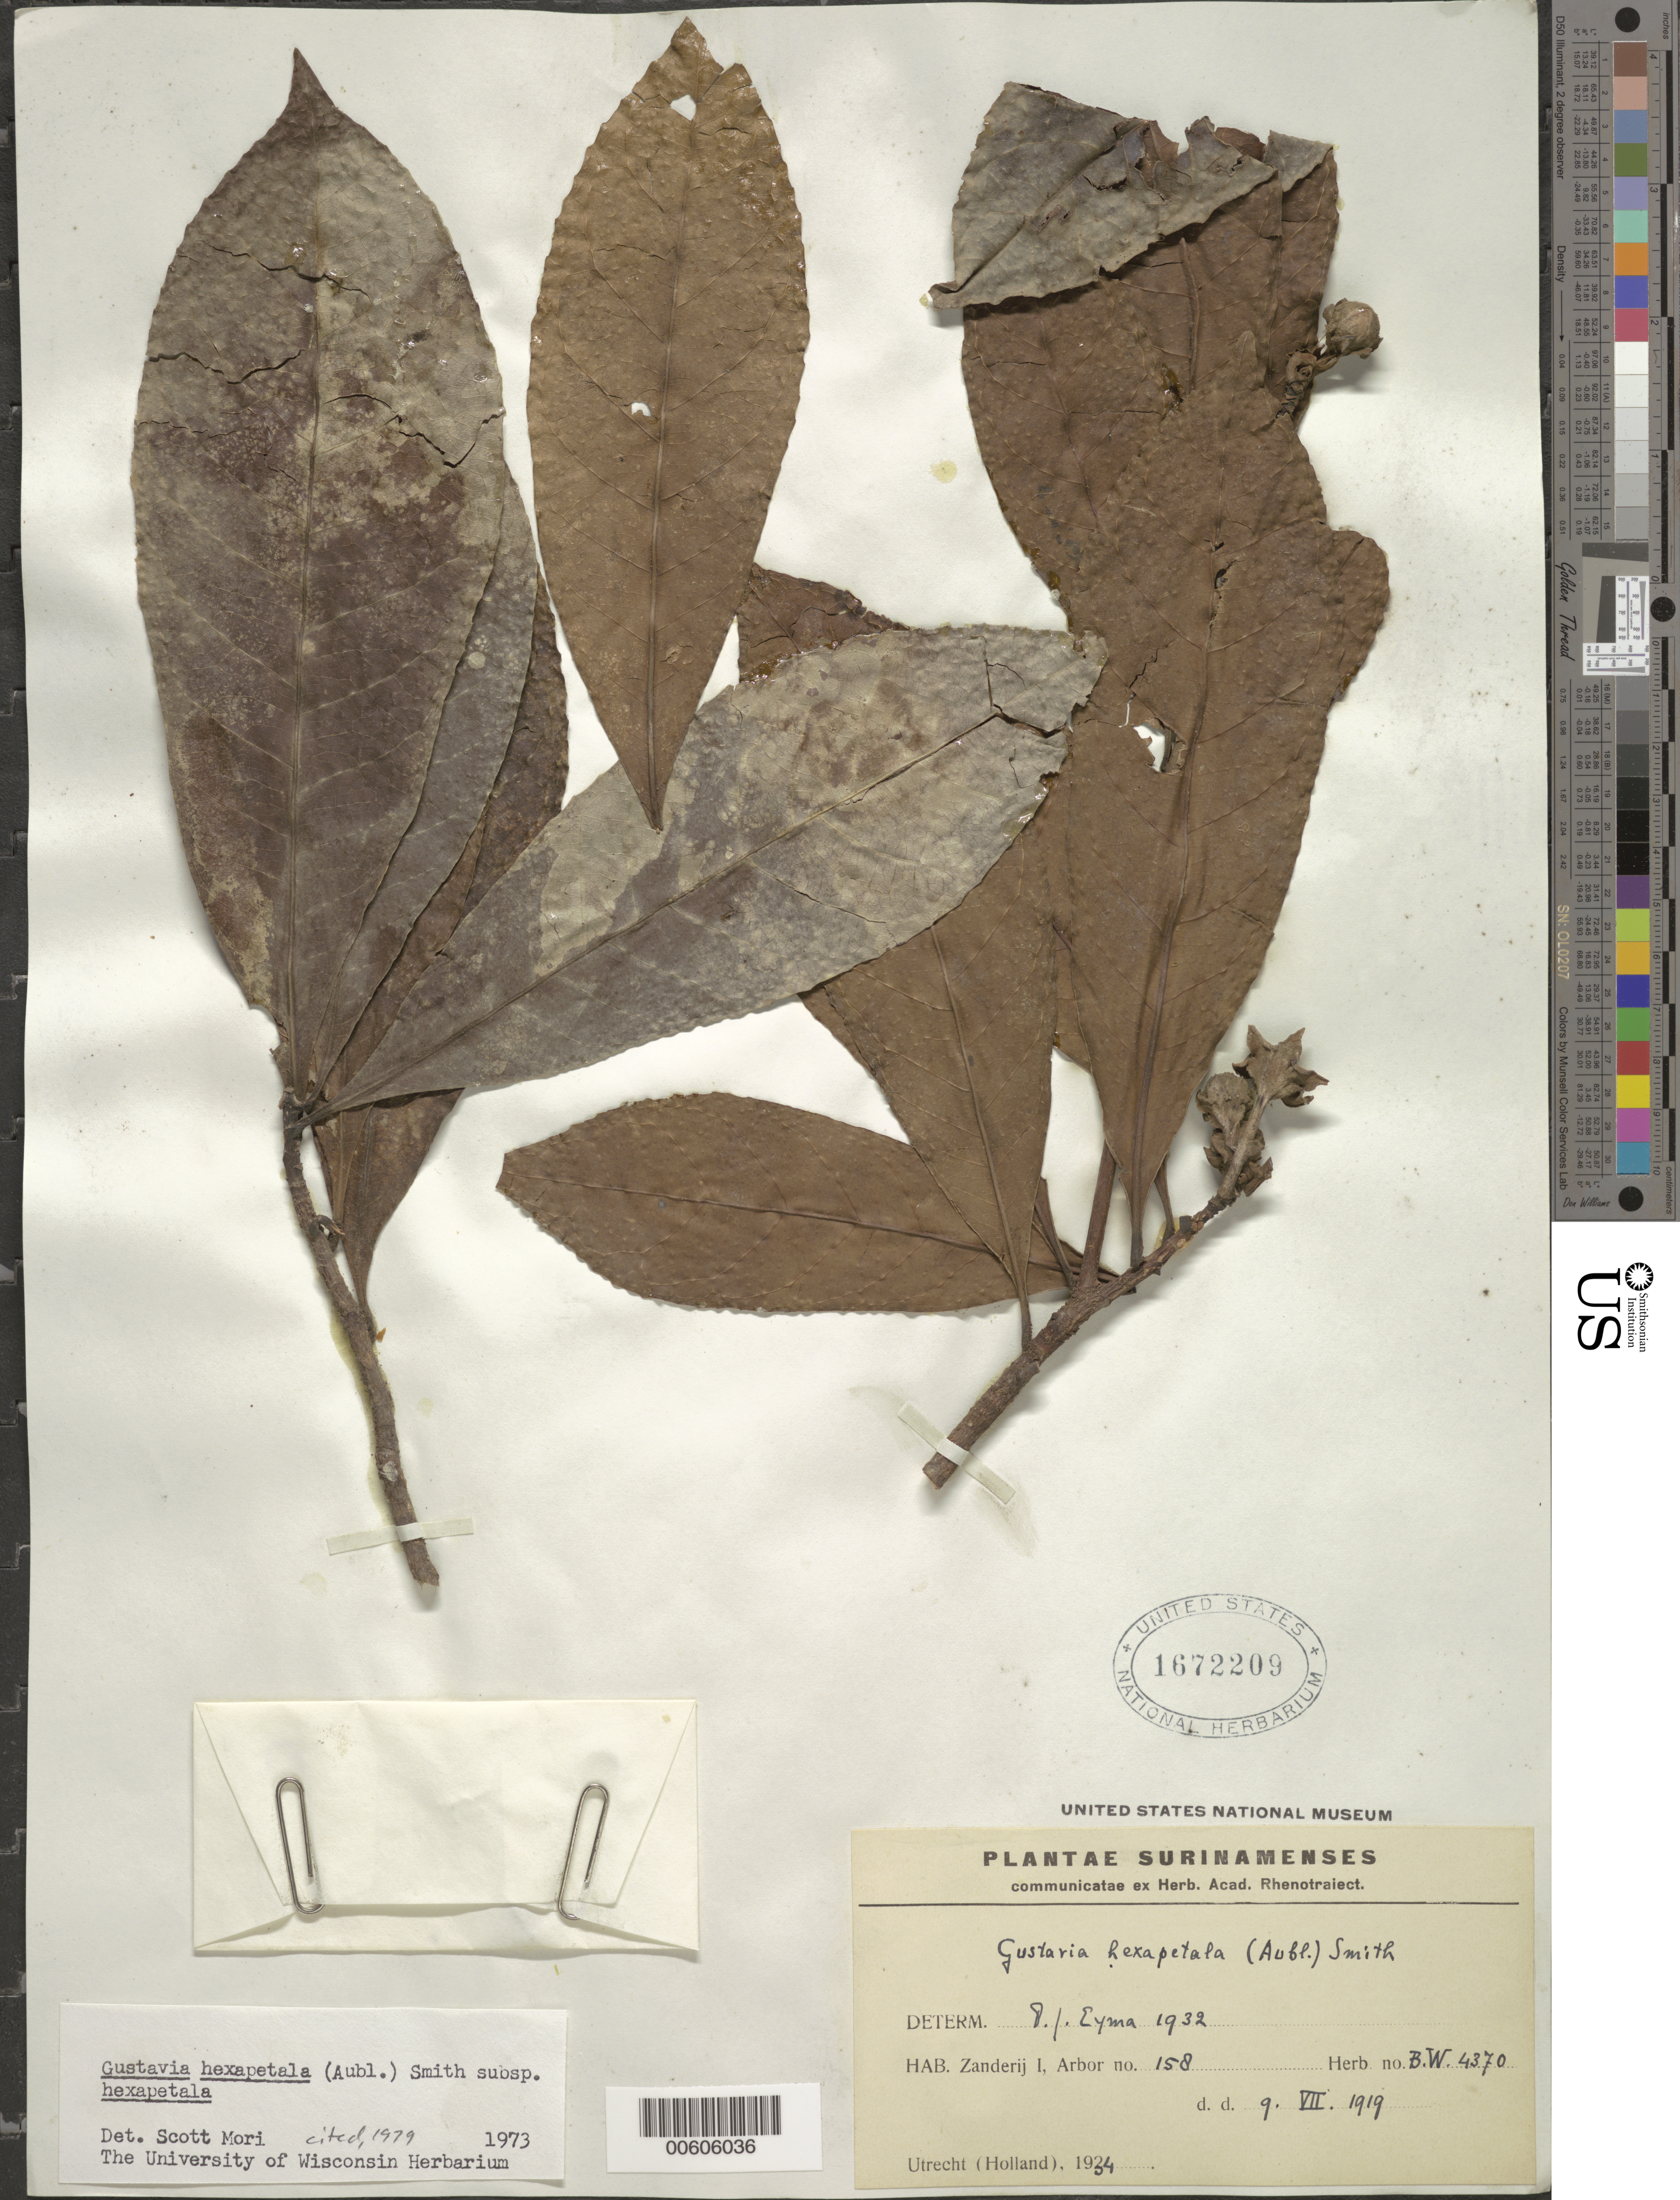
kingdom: Plantae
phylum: Tracheophyta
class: Magnoliopsida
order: Ericales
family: Lecythidaceae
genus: Gustavia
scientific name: Gustavia hexapetala subsp. hexapetala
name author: (Aubl.) Sm.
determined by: Mori, Scott A.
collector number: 4370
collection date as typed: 9-Jul-19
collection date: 1919-07-09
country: Suriname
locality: Zanderij I., Forest Reserve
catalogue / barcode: US 1672209